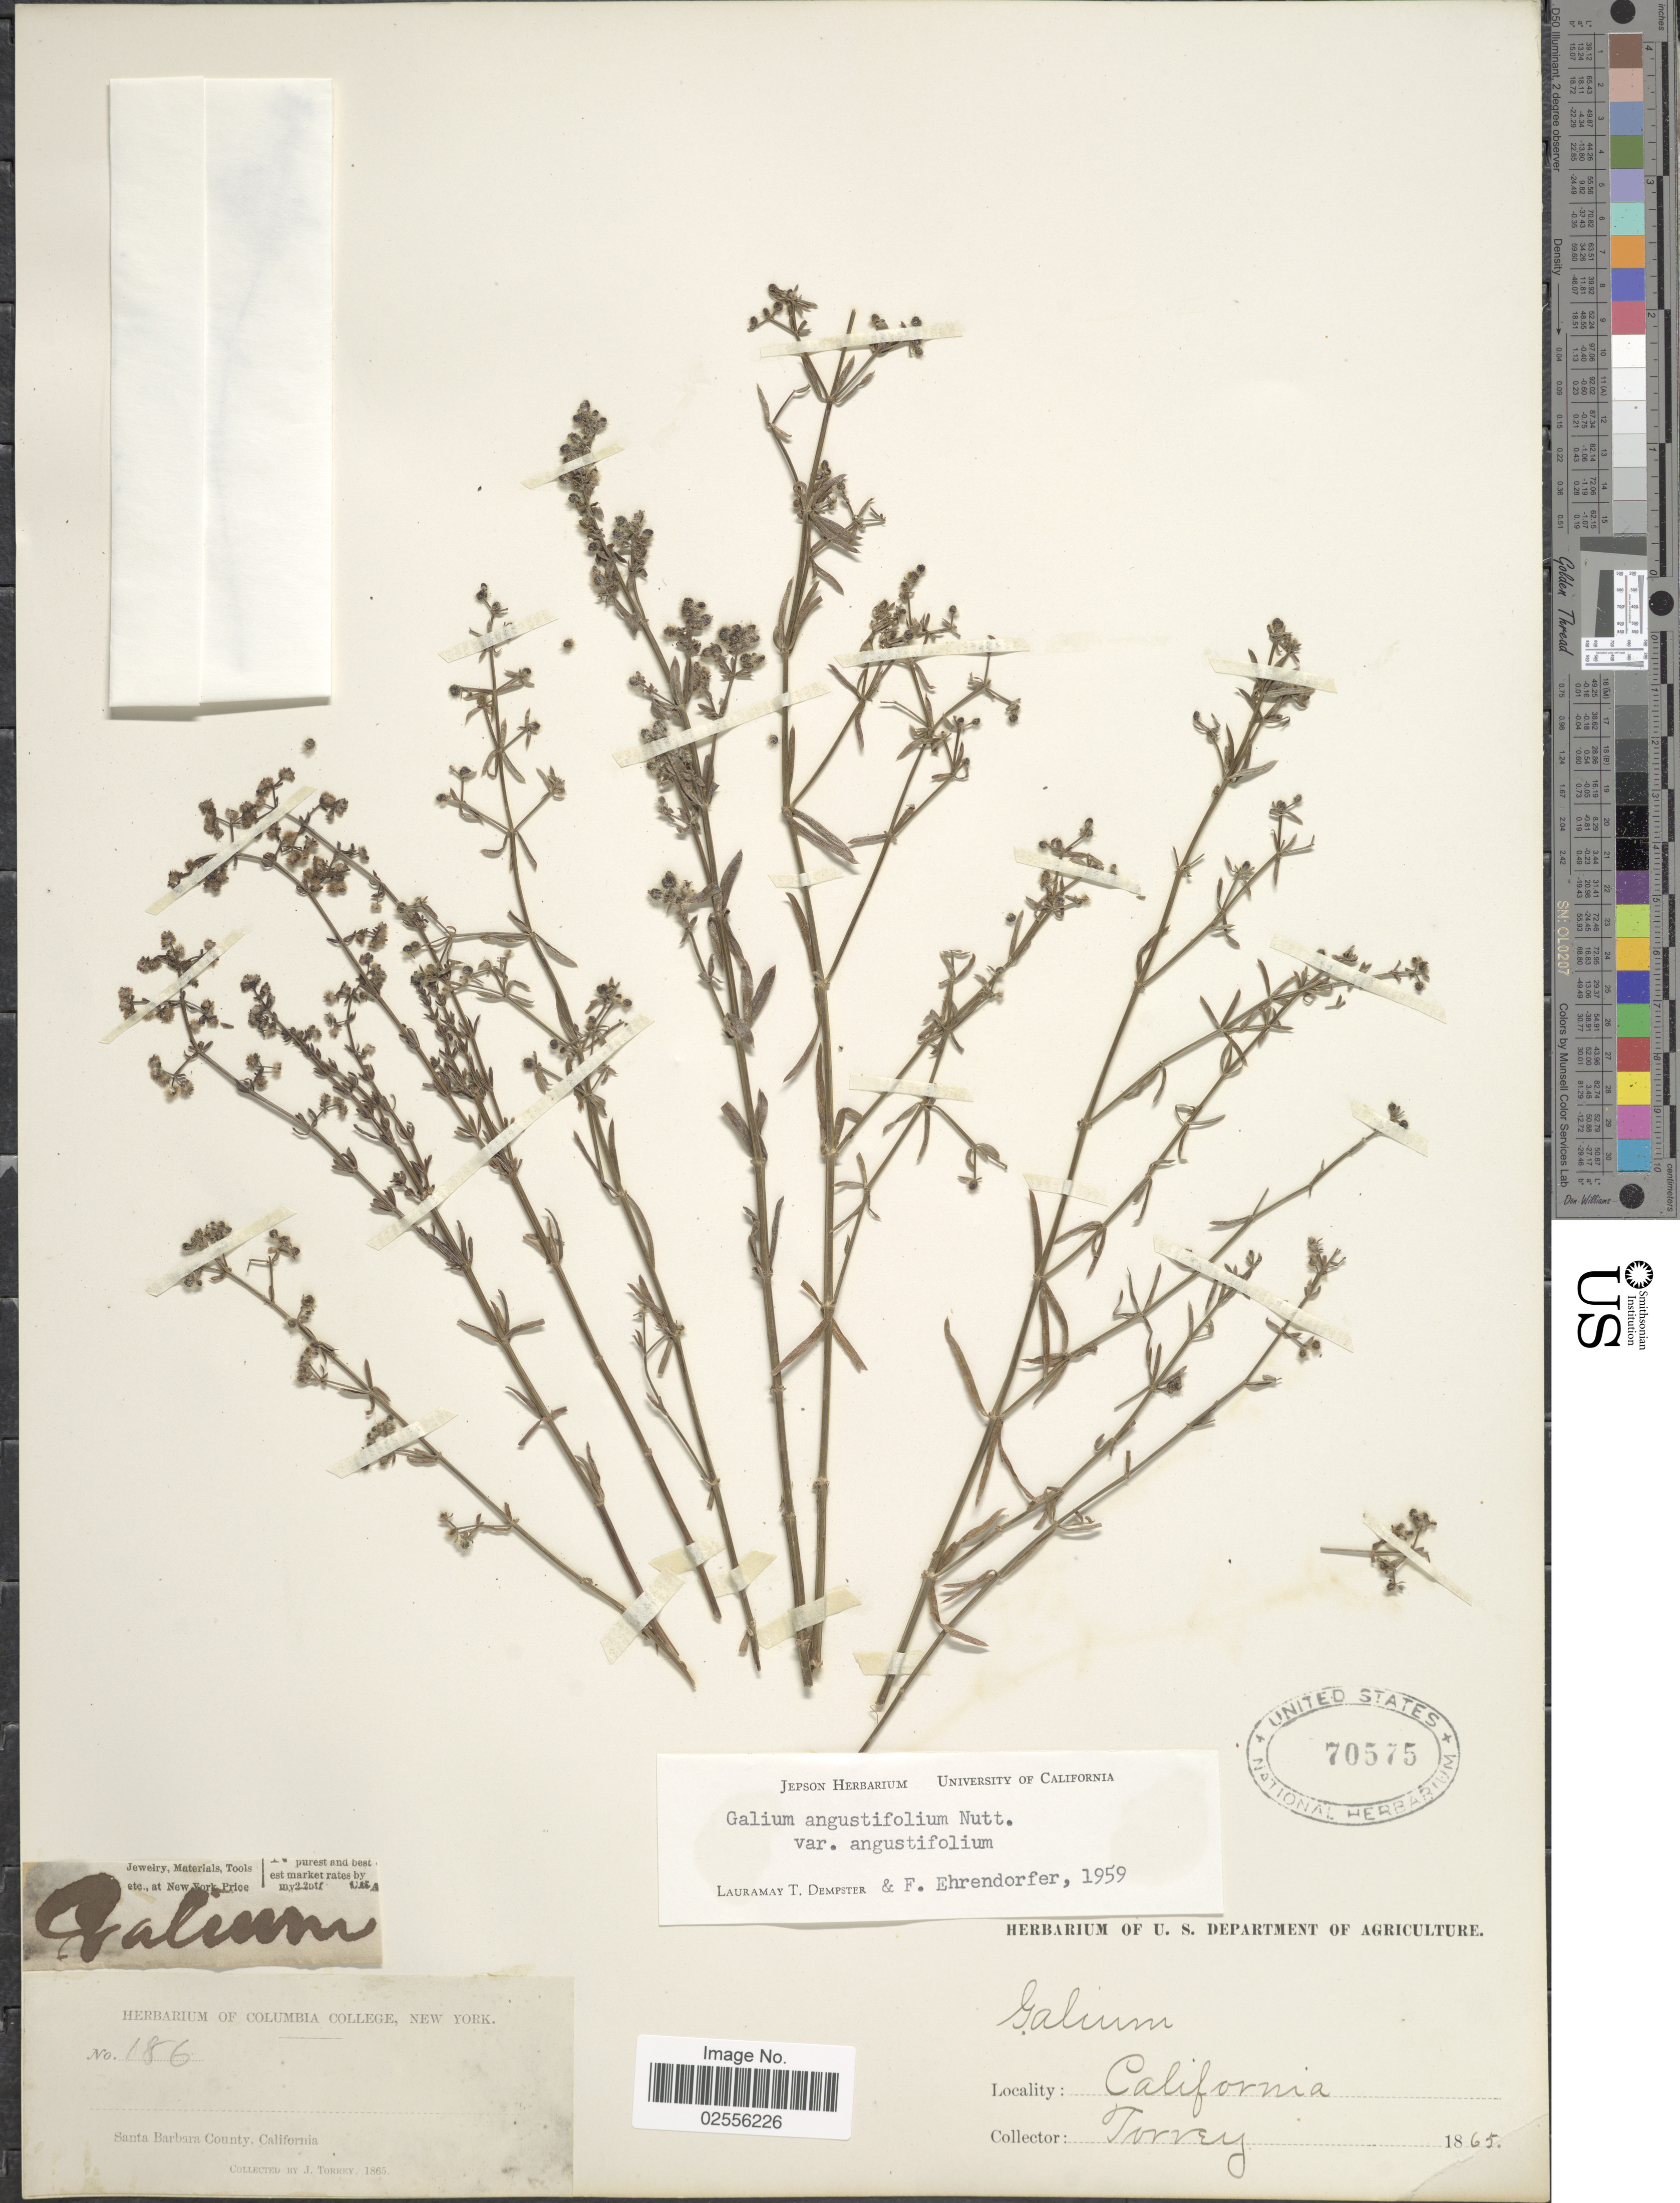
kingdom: Plantae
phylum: Tracheophyta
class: Magnoliopsida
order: Gentianales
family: Rubiaceae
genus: Galium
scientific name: Galium angustifolium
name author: Nutt.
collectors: J. Torrey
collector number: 186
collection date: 1865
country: United States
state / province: California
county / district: Santa Barbara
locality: Santa Barbara County.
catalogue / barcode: US 70575